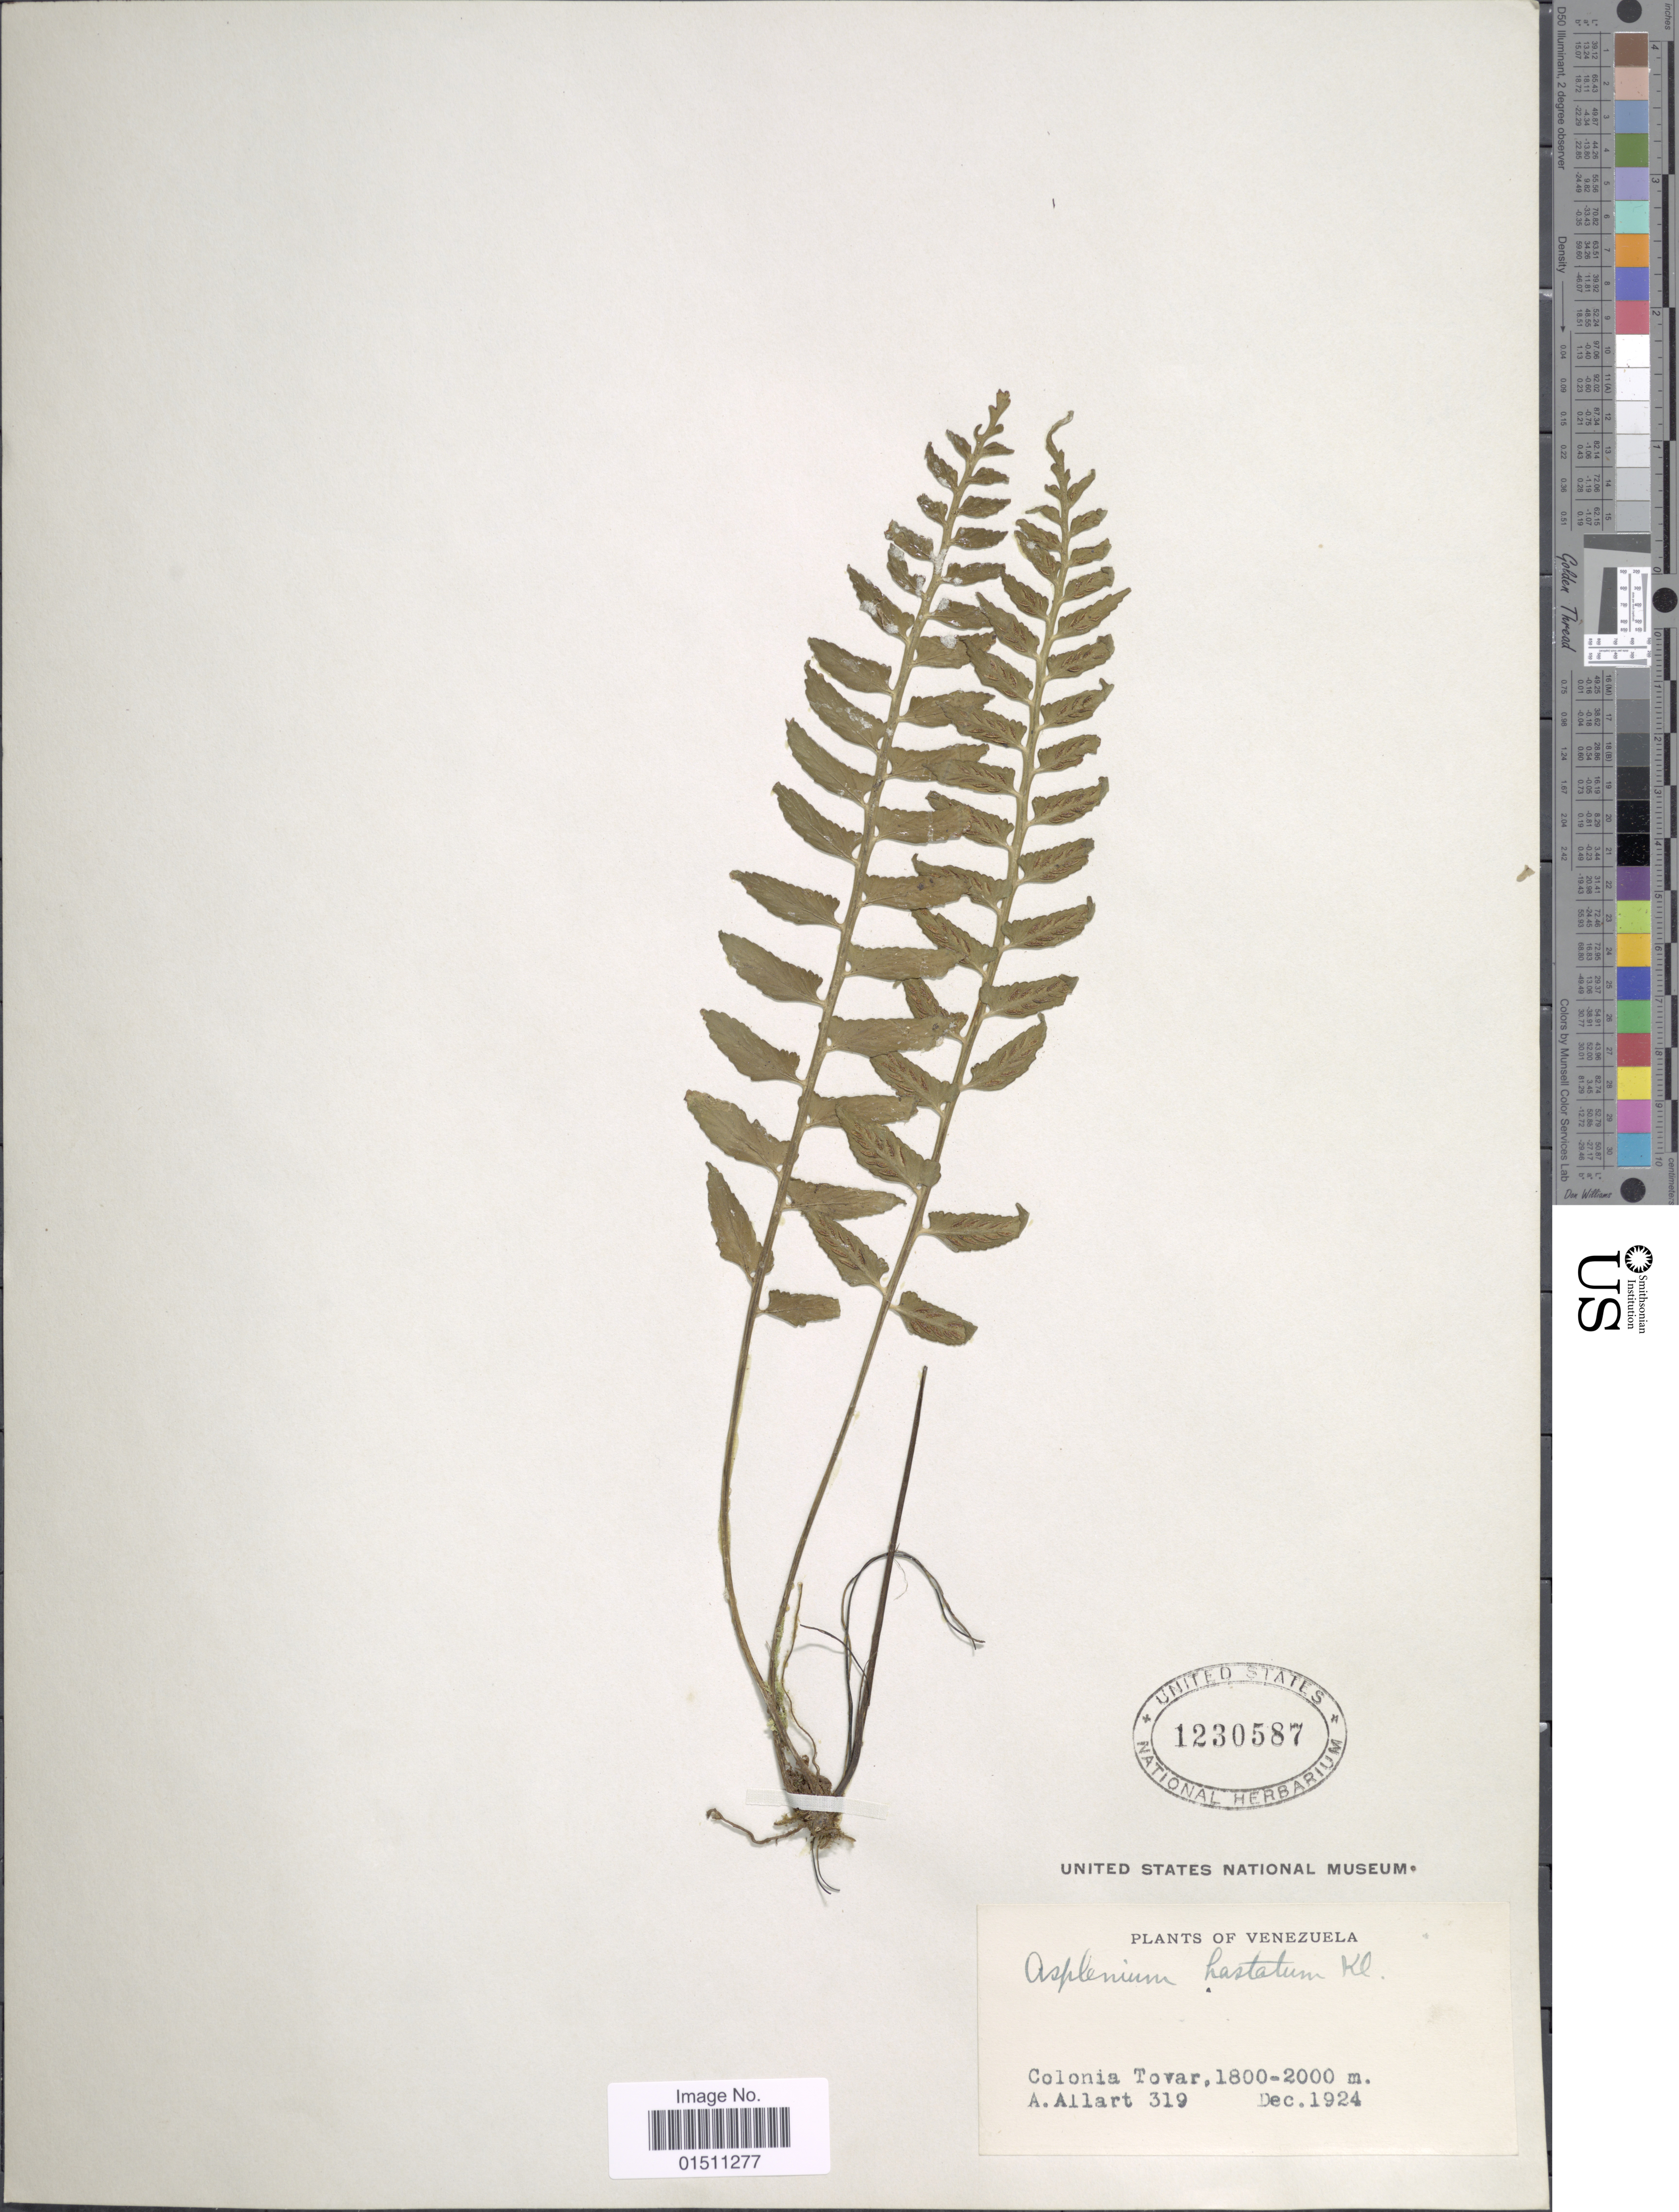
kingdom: Plantae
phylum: Tracheophyta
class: Polypodiopsida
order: Polypodiales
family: Aspleniaceae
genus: Asplenium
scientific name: Asplenium hastatum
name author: Klotzsch ex Kunze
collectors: A. Allart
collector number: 319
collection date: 1924-12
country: Venezuela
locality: Venezuela, Colonia Tovar.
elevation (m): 1800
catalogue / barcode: US 1230587